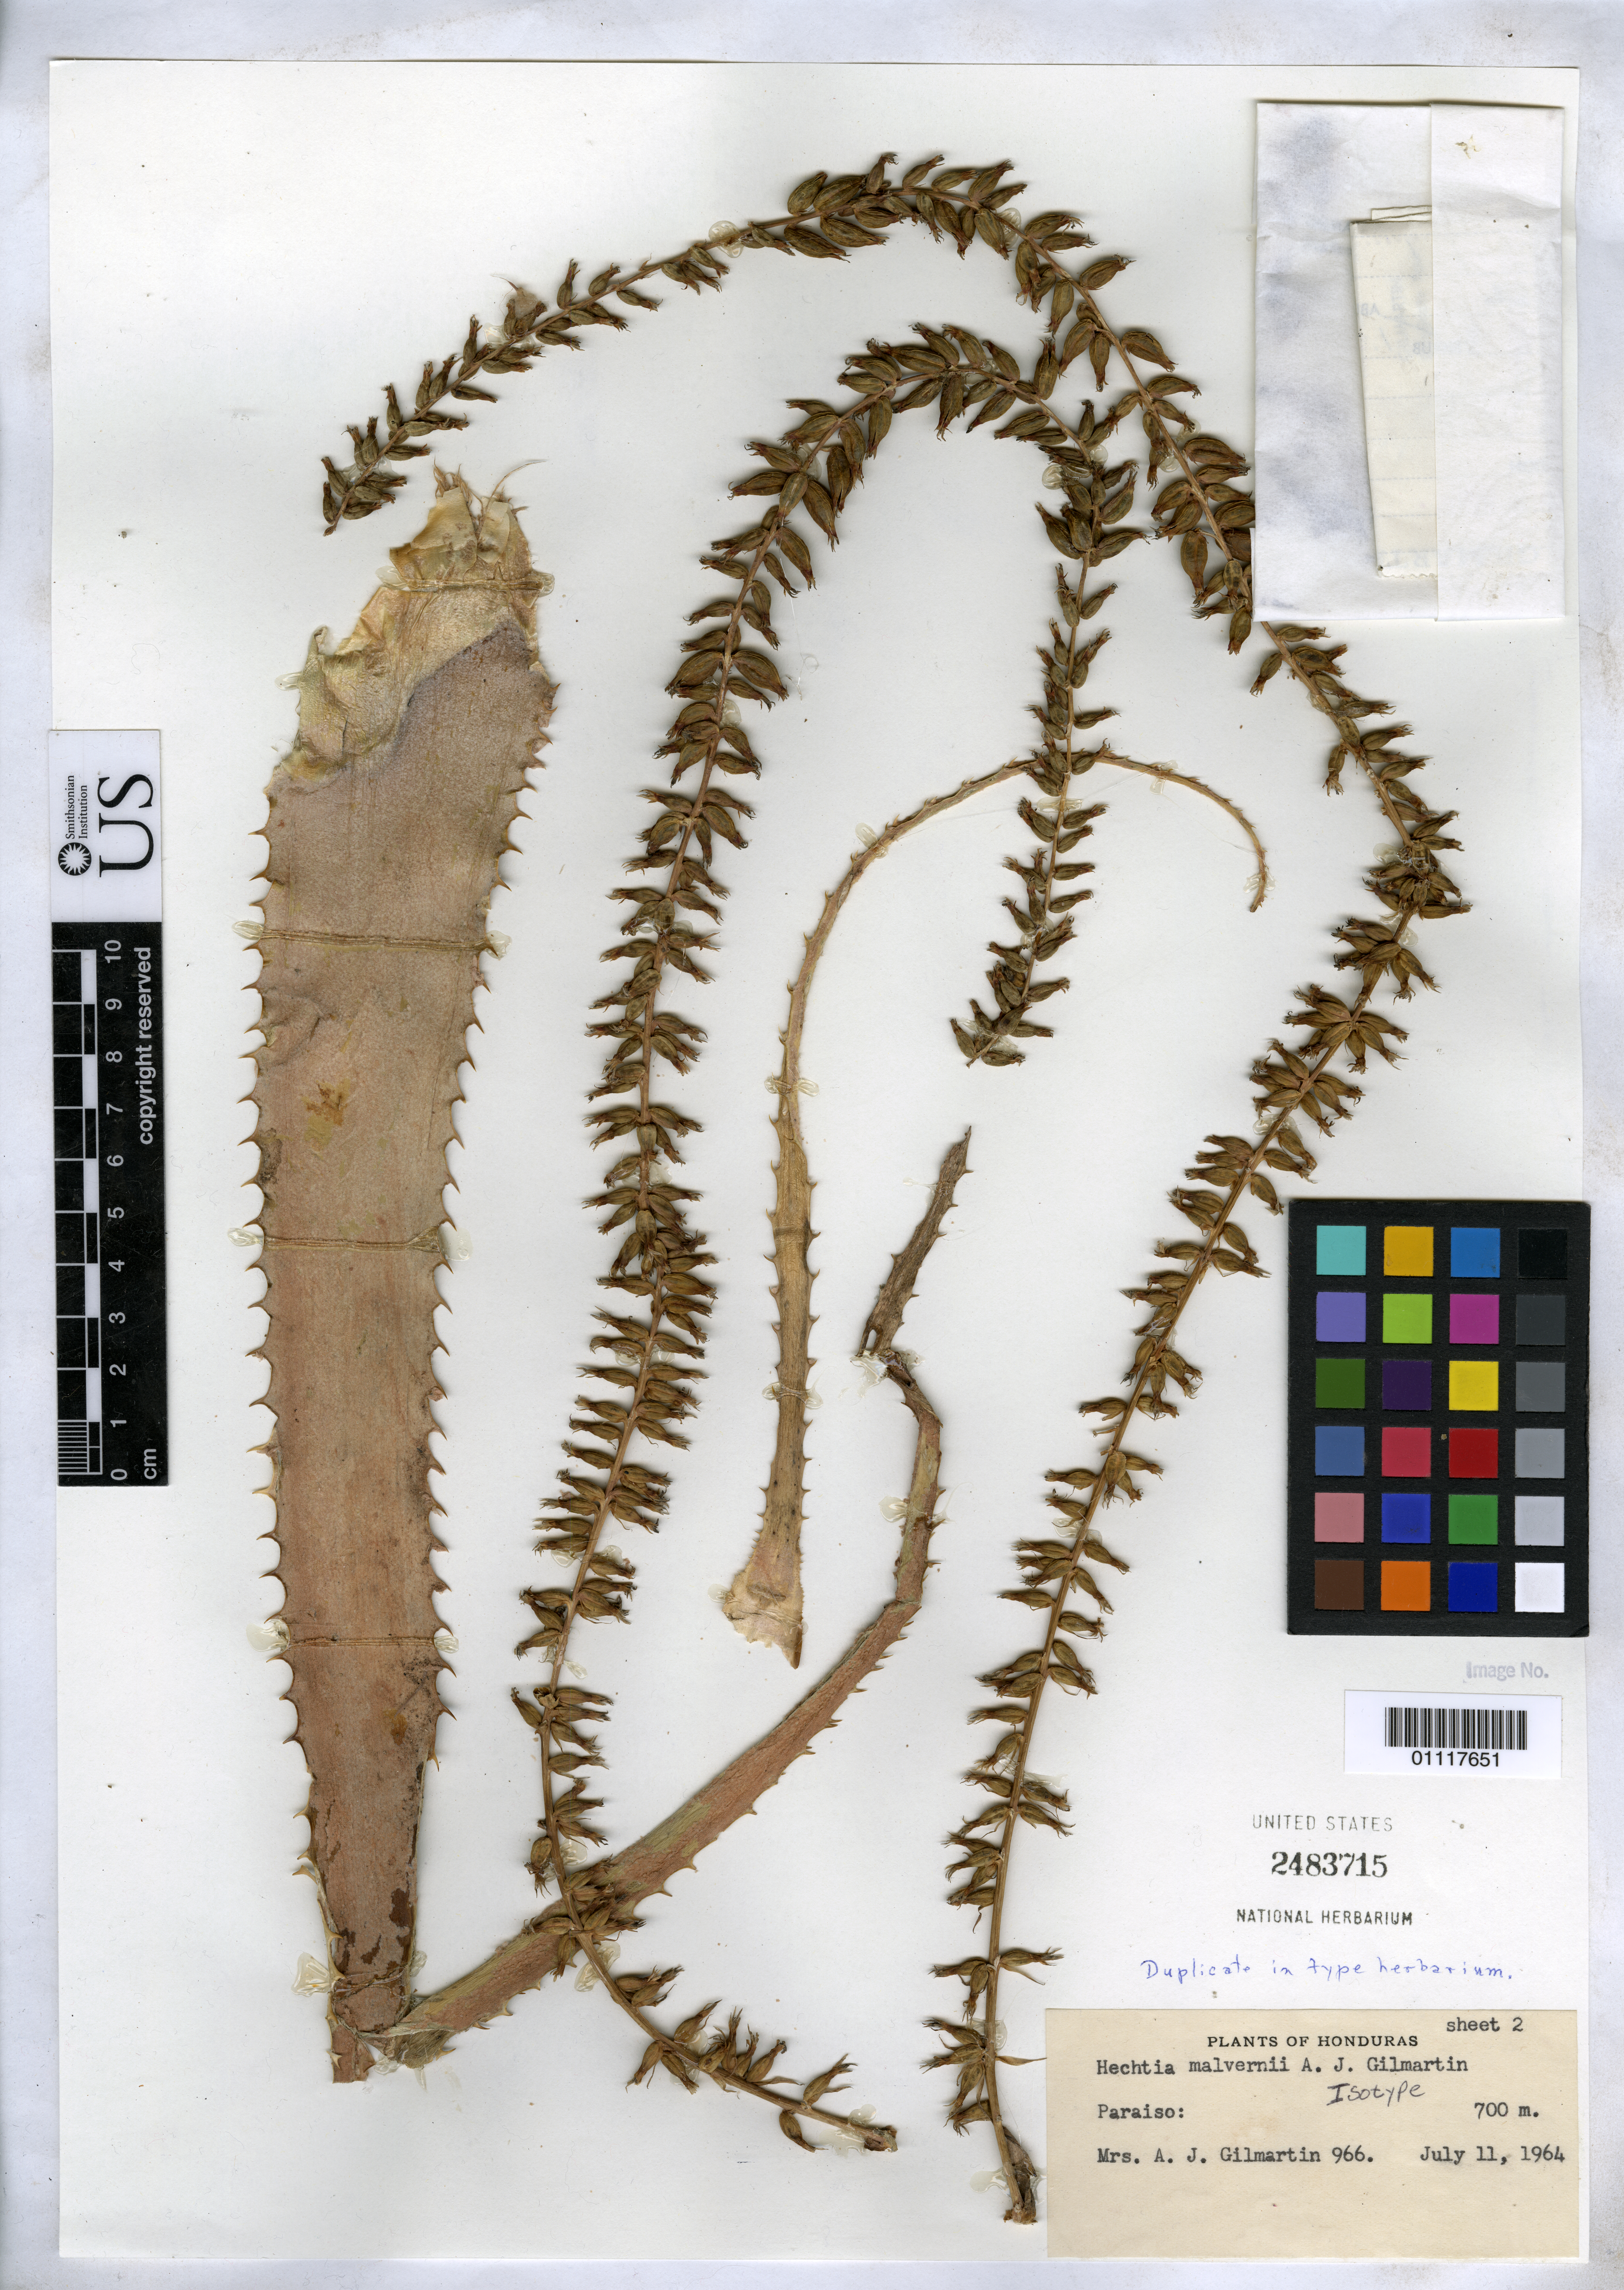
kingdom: Plantae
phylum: Tracheophyta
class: Liliopsida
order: Poales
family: Bromeliaceae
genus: Hechtia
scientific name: Hechtia malvernii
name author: Gilmartin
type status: Isotype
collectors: A. J. Gilmartin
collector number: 966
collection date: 1964-07-11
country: Honduras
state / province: El Paraíso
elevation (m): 700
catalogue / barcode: US 2483715